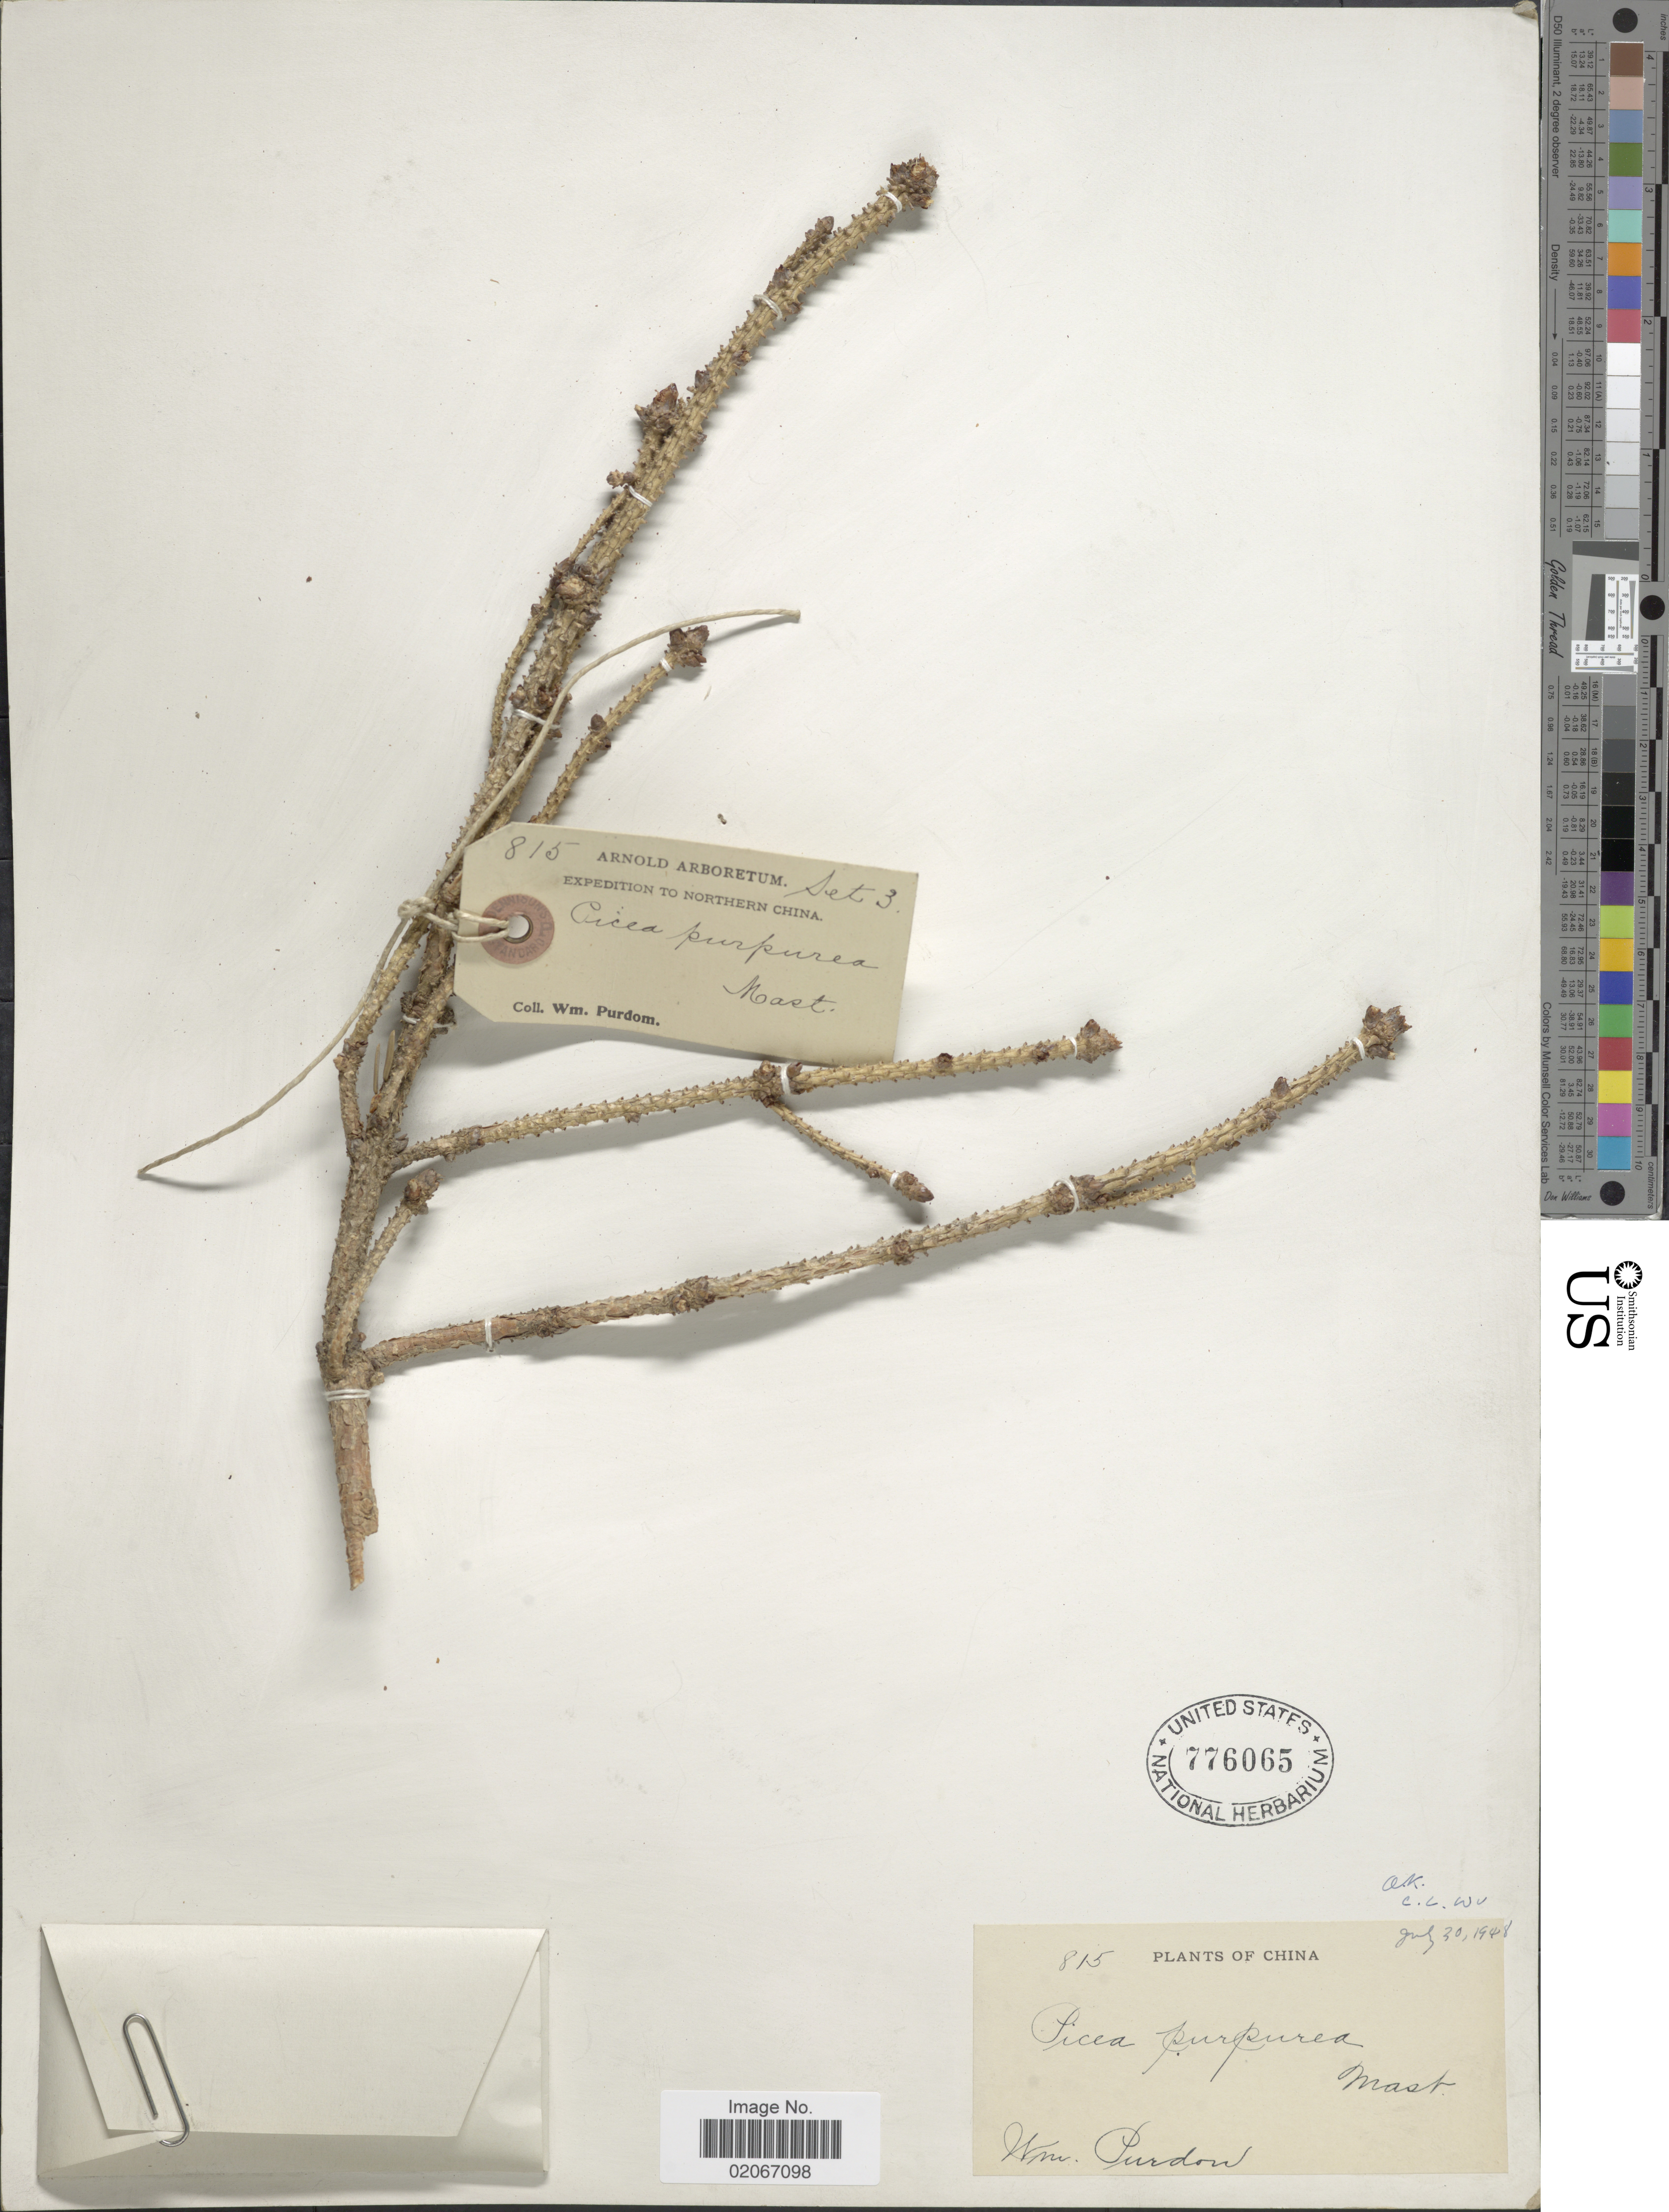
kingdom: Plantae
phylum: Tracheophyta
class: Pinopsida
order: Pinales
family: Pinaceae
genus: Picea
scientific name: Picea purpurea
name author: Mast.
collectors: W. Purdom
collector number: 815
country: China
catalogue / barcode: US 776065